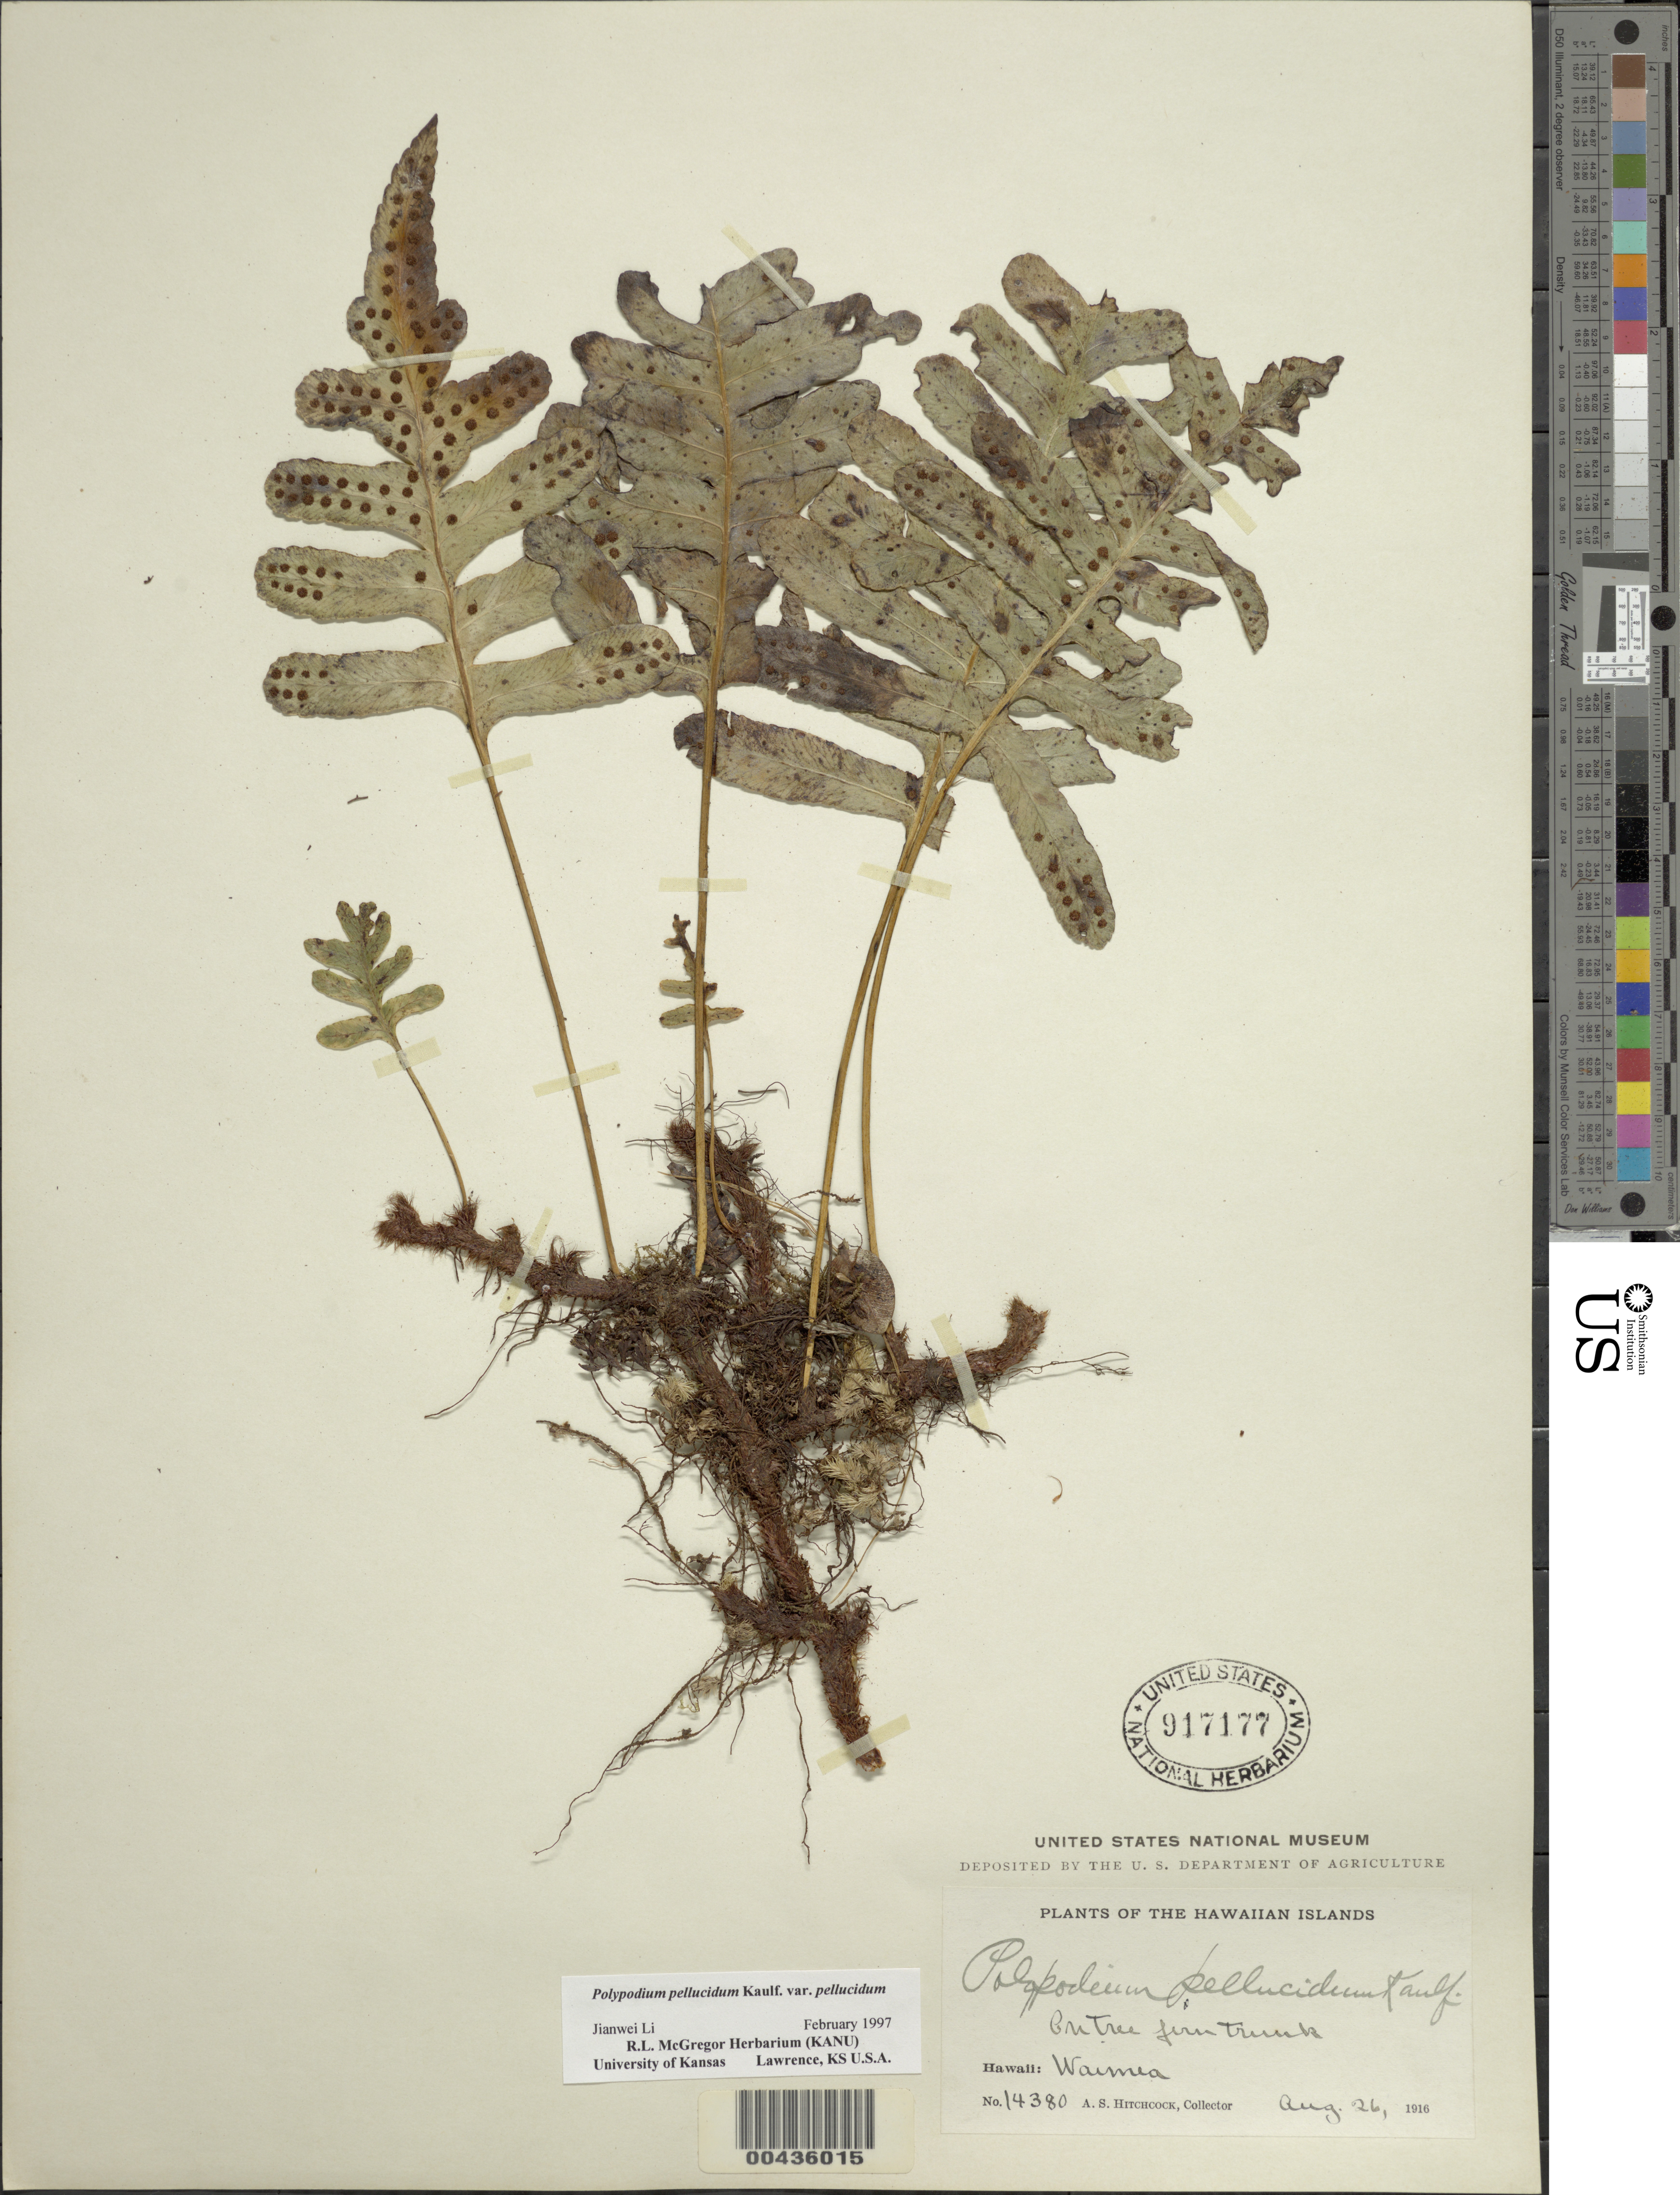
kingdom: Plantae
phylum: Tracheophyta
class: Polypodiopsida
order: Polypodiales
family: Polypodiaceae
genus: Polypodium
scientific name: Polypodium pellucidum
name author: Kaulf.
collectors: A. S. Hitchcock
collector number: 14380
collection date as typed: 26 Aug 1916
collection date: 1916-08-26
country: United States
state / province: Hawaii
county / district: Hawaii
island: Hawaii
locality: Waimea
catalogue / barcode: US 917177